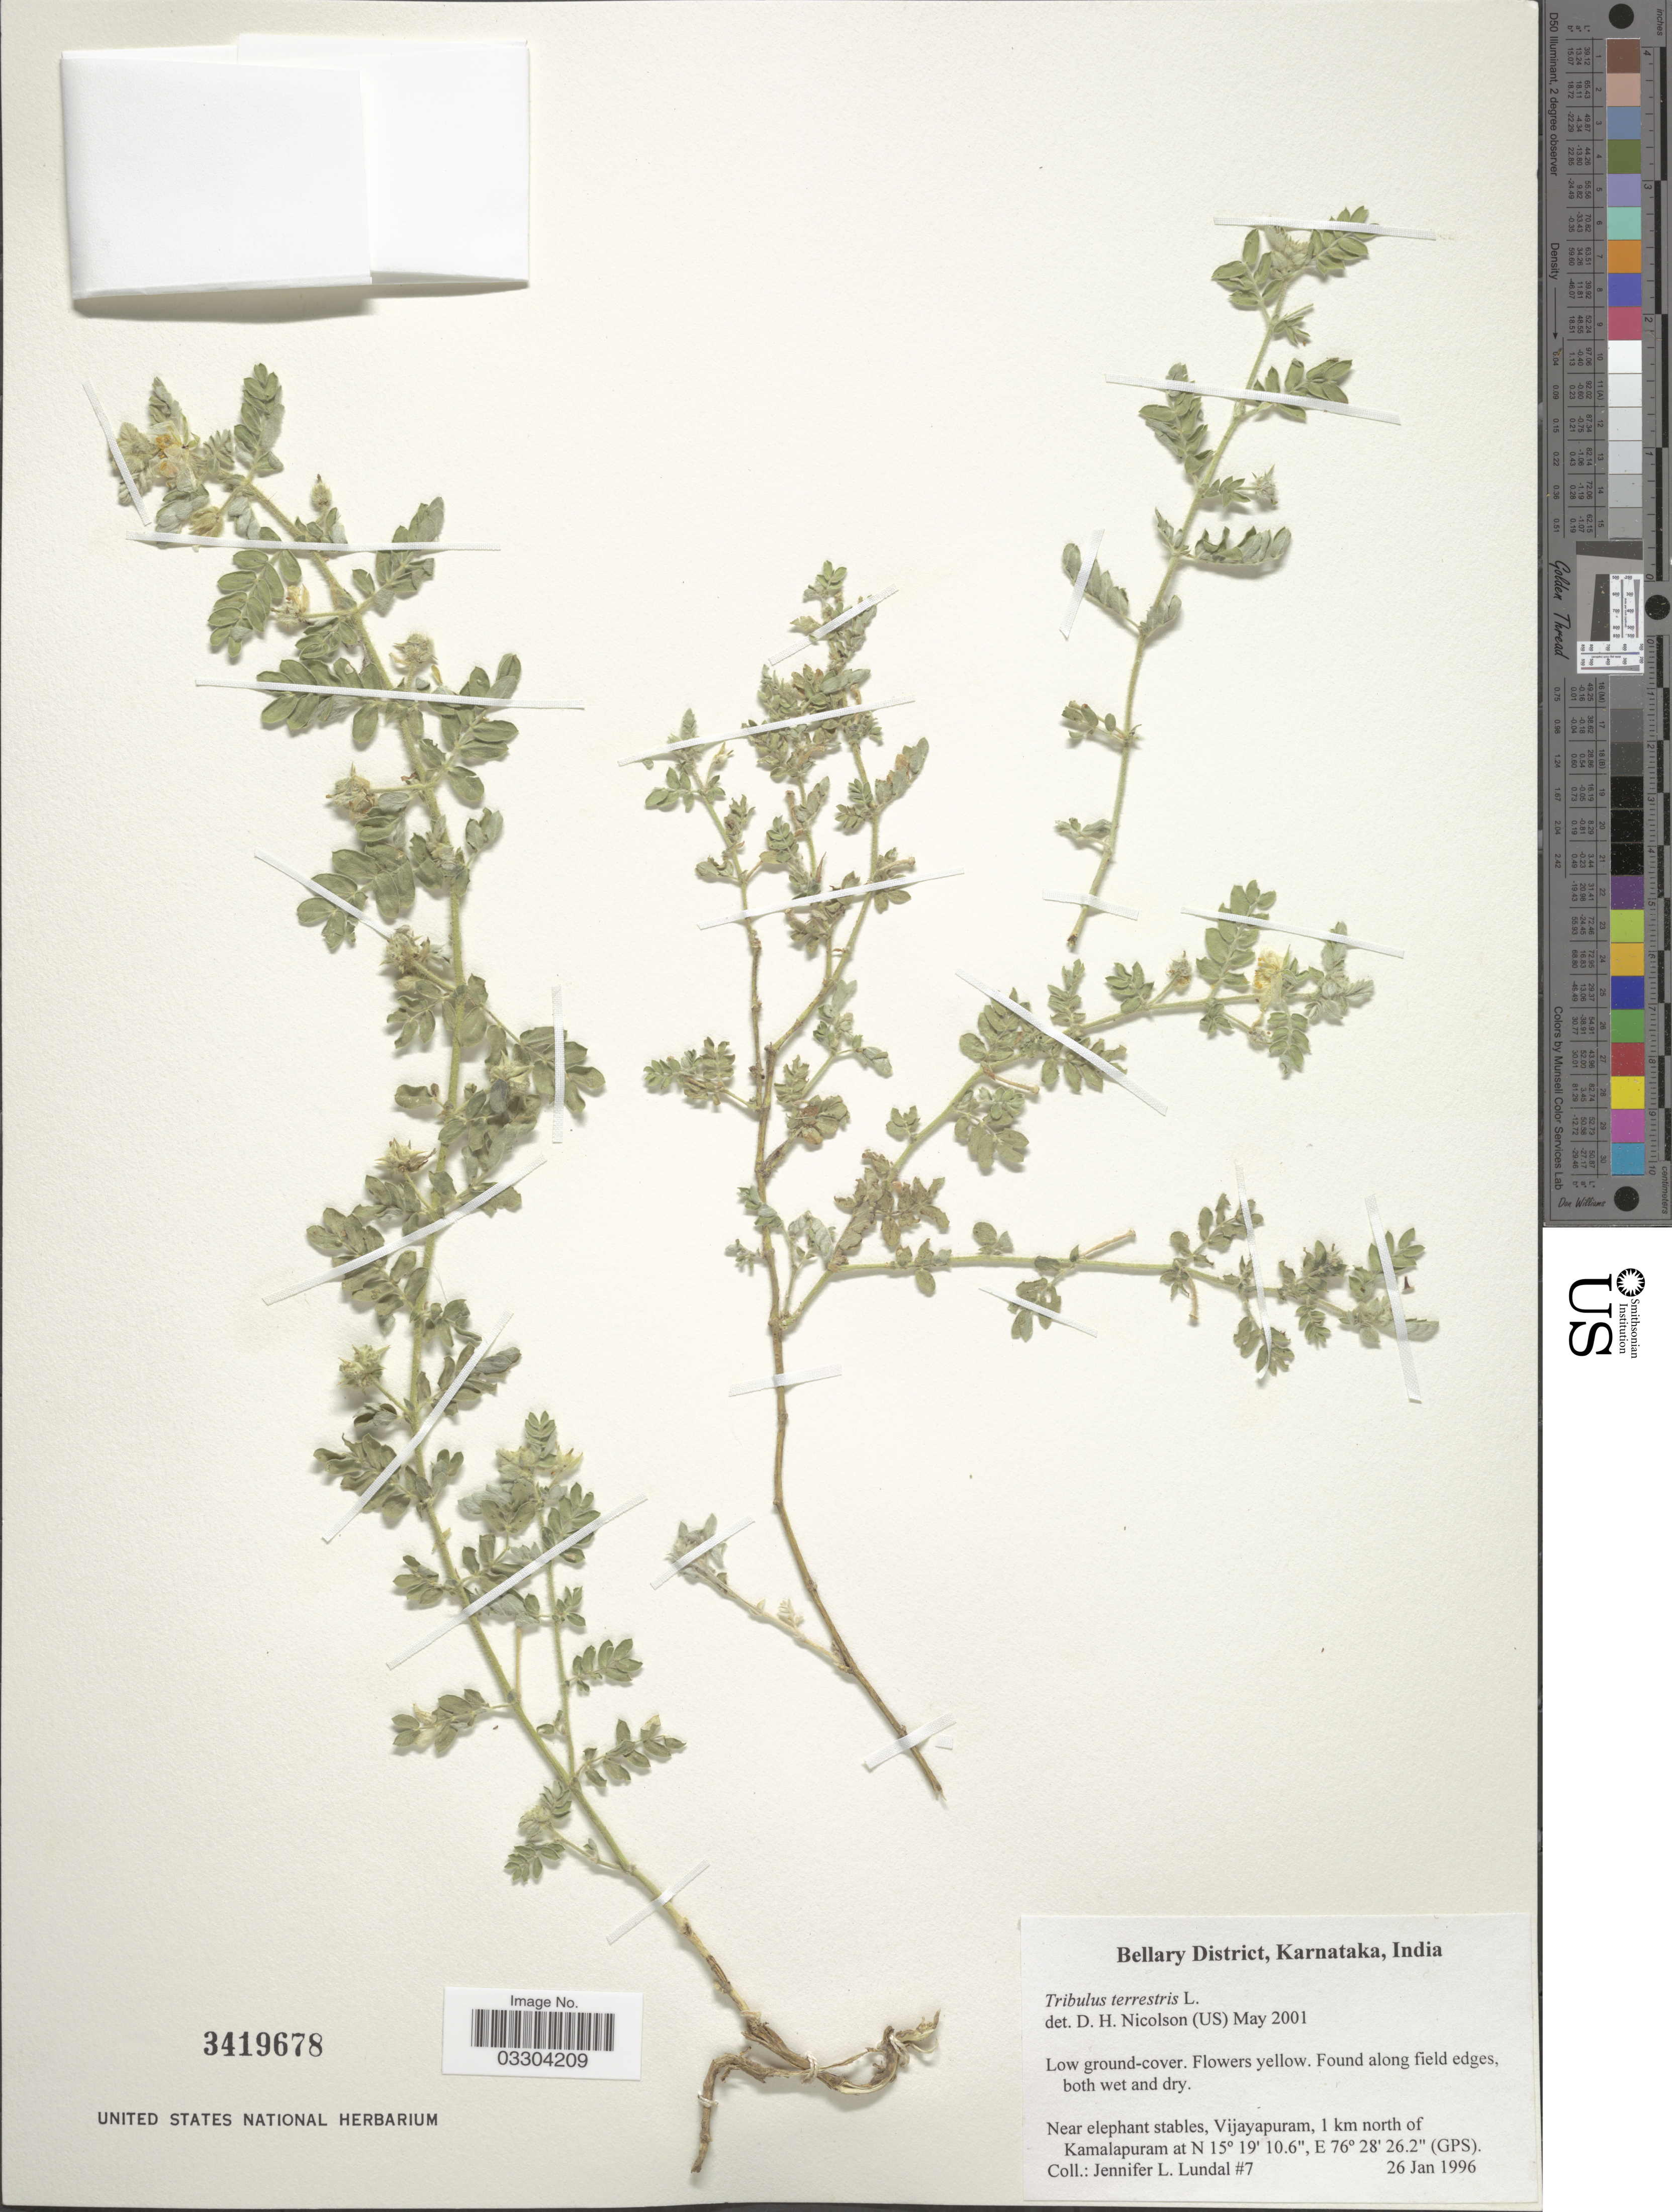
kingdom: Plantae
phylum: Tracheophyta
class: Magnoliopsida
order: Zygophyllales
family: Zygophyllaceae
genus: Tribulus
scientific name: Tribulus terrestris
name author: L.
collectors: J. Lundal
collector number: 7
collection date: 1996-01-26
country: India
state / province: Karnataka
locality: Bellary District, Karnataka, Near elephant stables, Vijayapuram, 1 km north of Kamalapuram.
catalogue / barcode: US 3419678